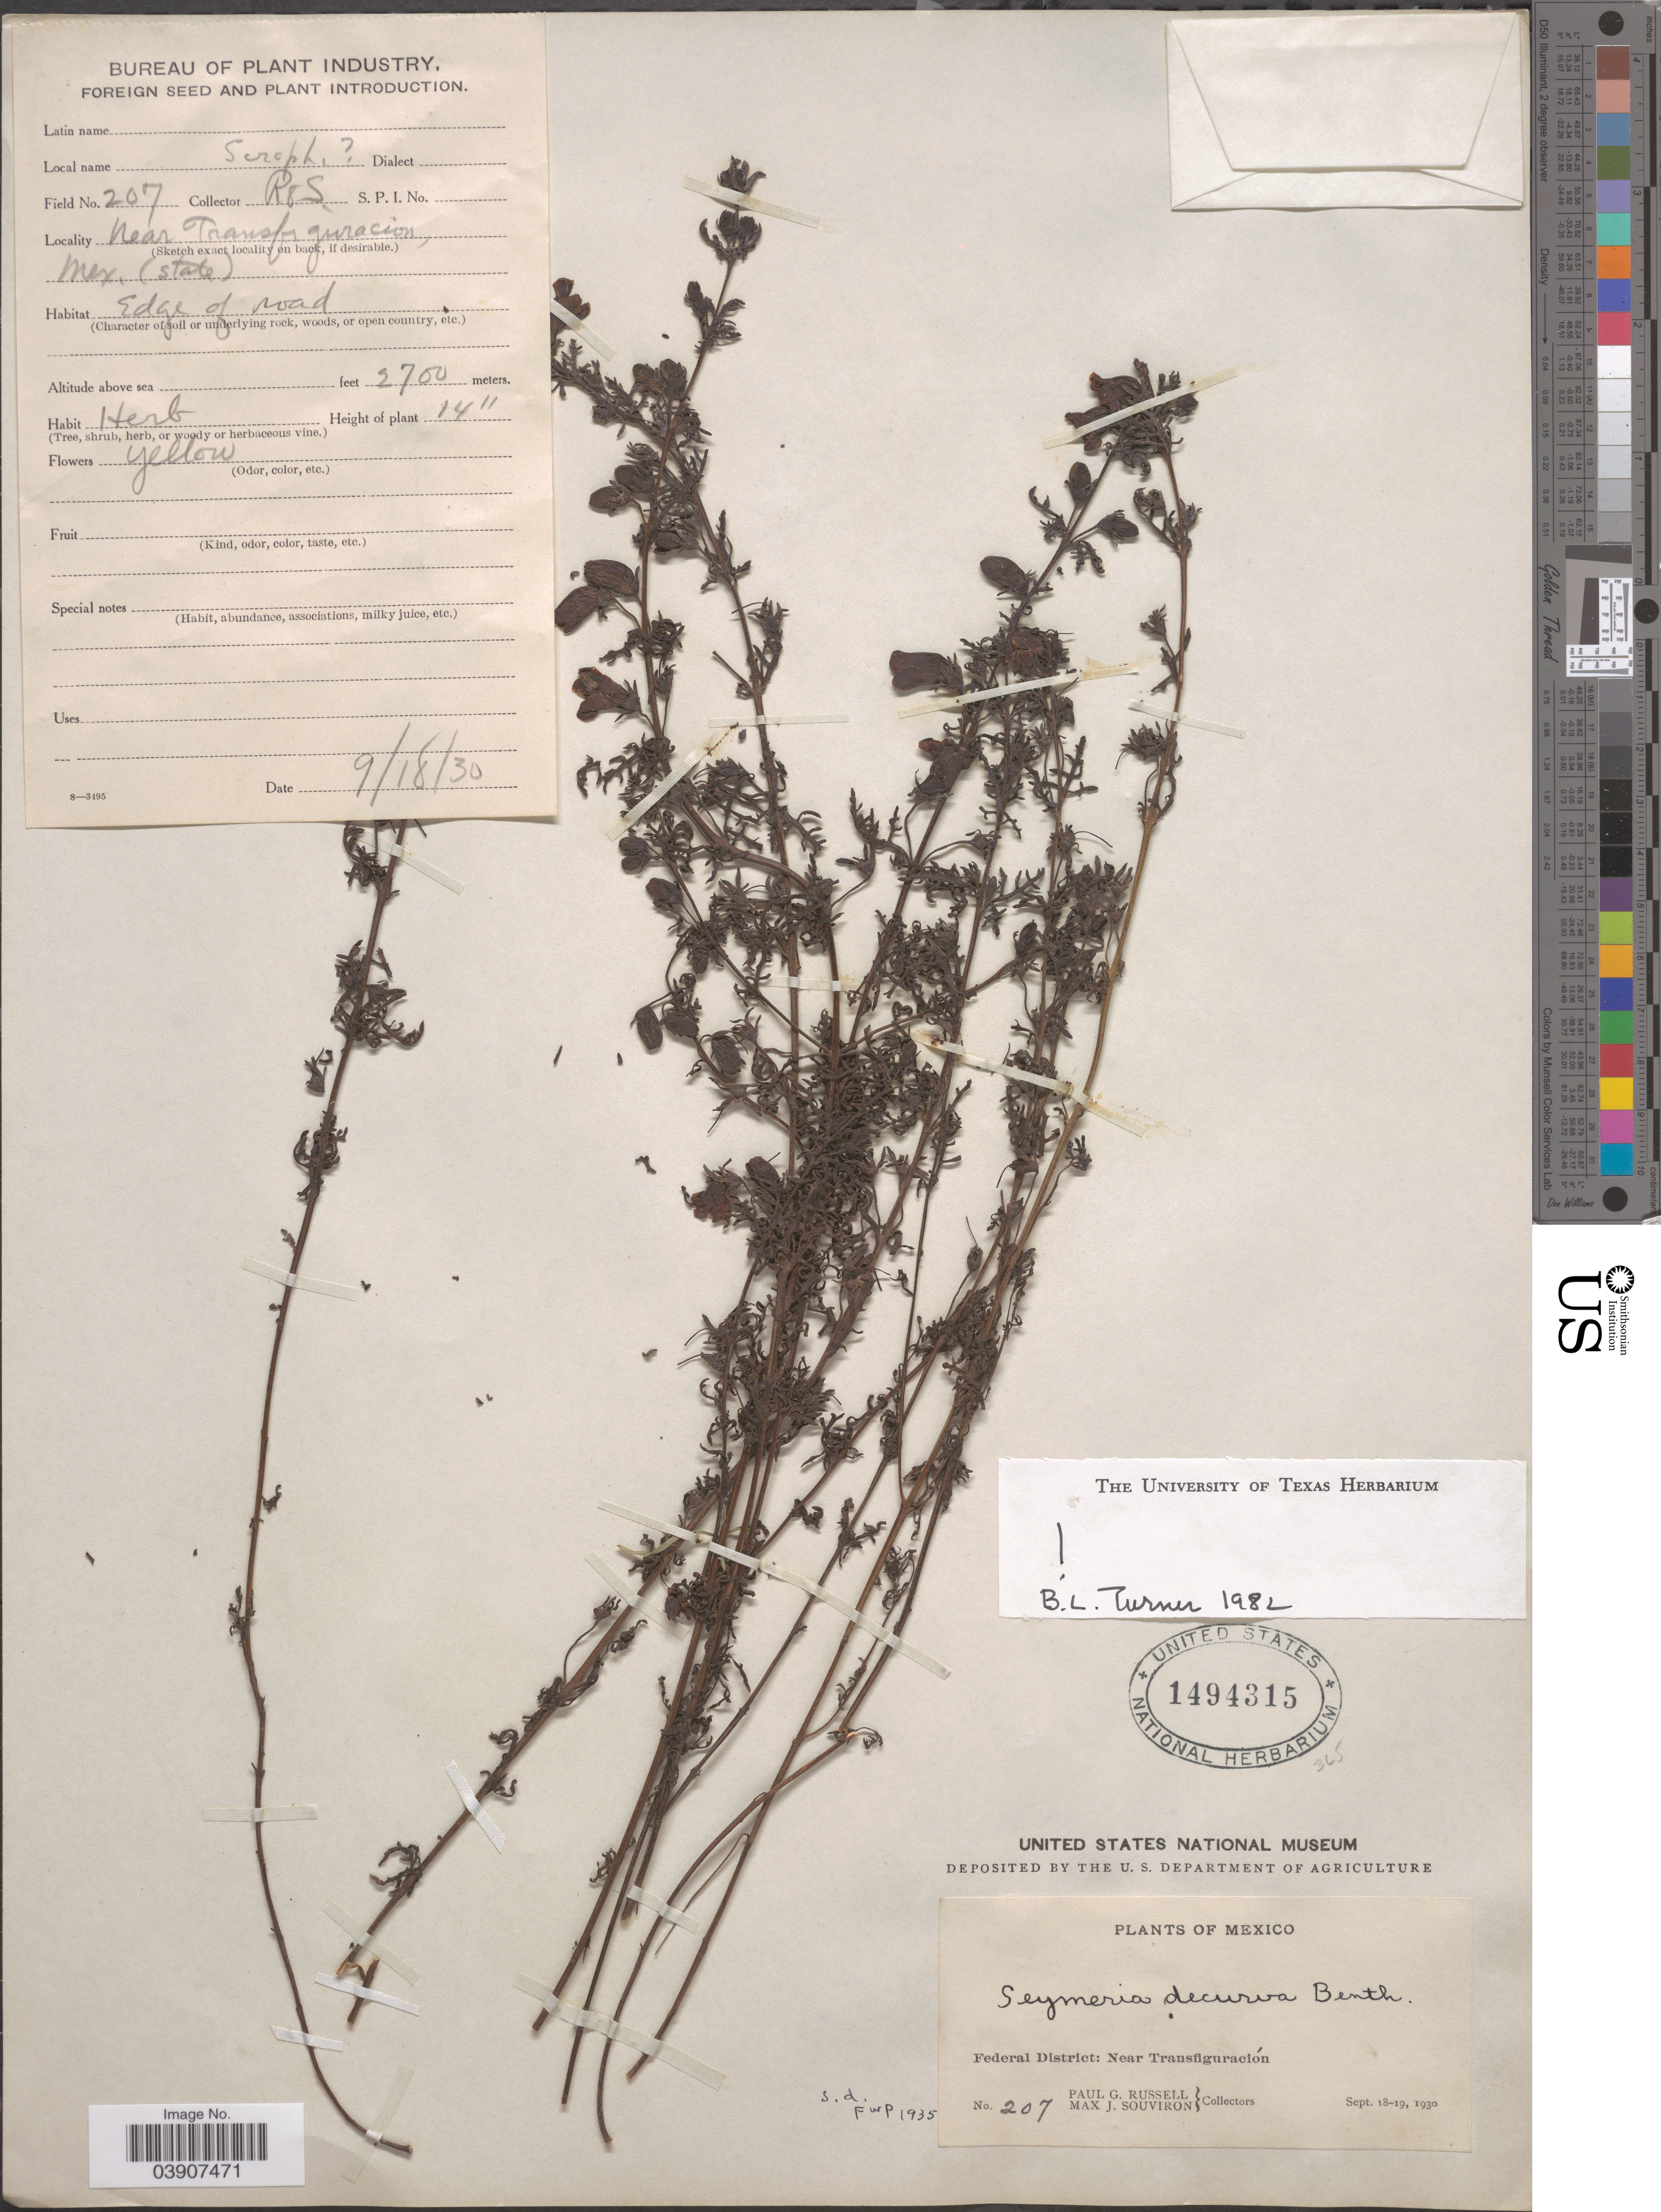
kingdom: Plantae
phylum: Tracheophyta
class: Magnoliopsida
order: Lamiales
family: Orobanchaceae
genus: Seymeria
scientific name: Seymeria decurva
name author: Benth.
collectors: P. G. Russell & M. J. Souviron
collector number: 207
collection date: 1930-09-18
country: Mexico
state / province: Distrito Federal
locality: Federal District: Near Transfiguración.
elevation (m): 2700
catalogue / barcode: US 1494315